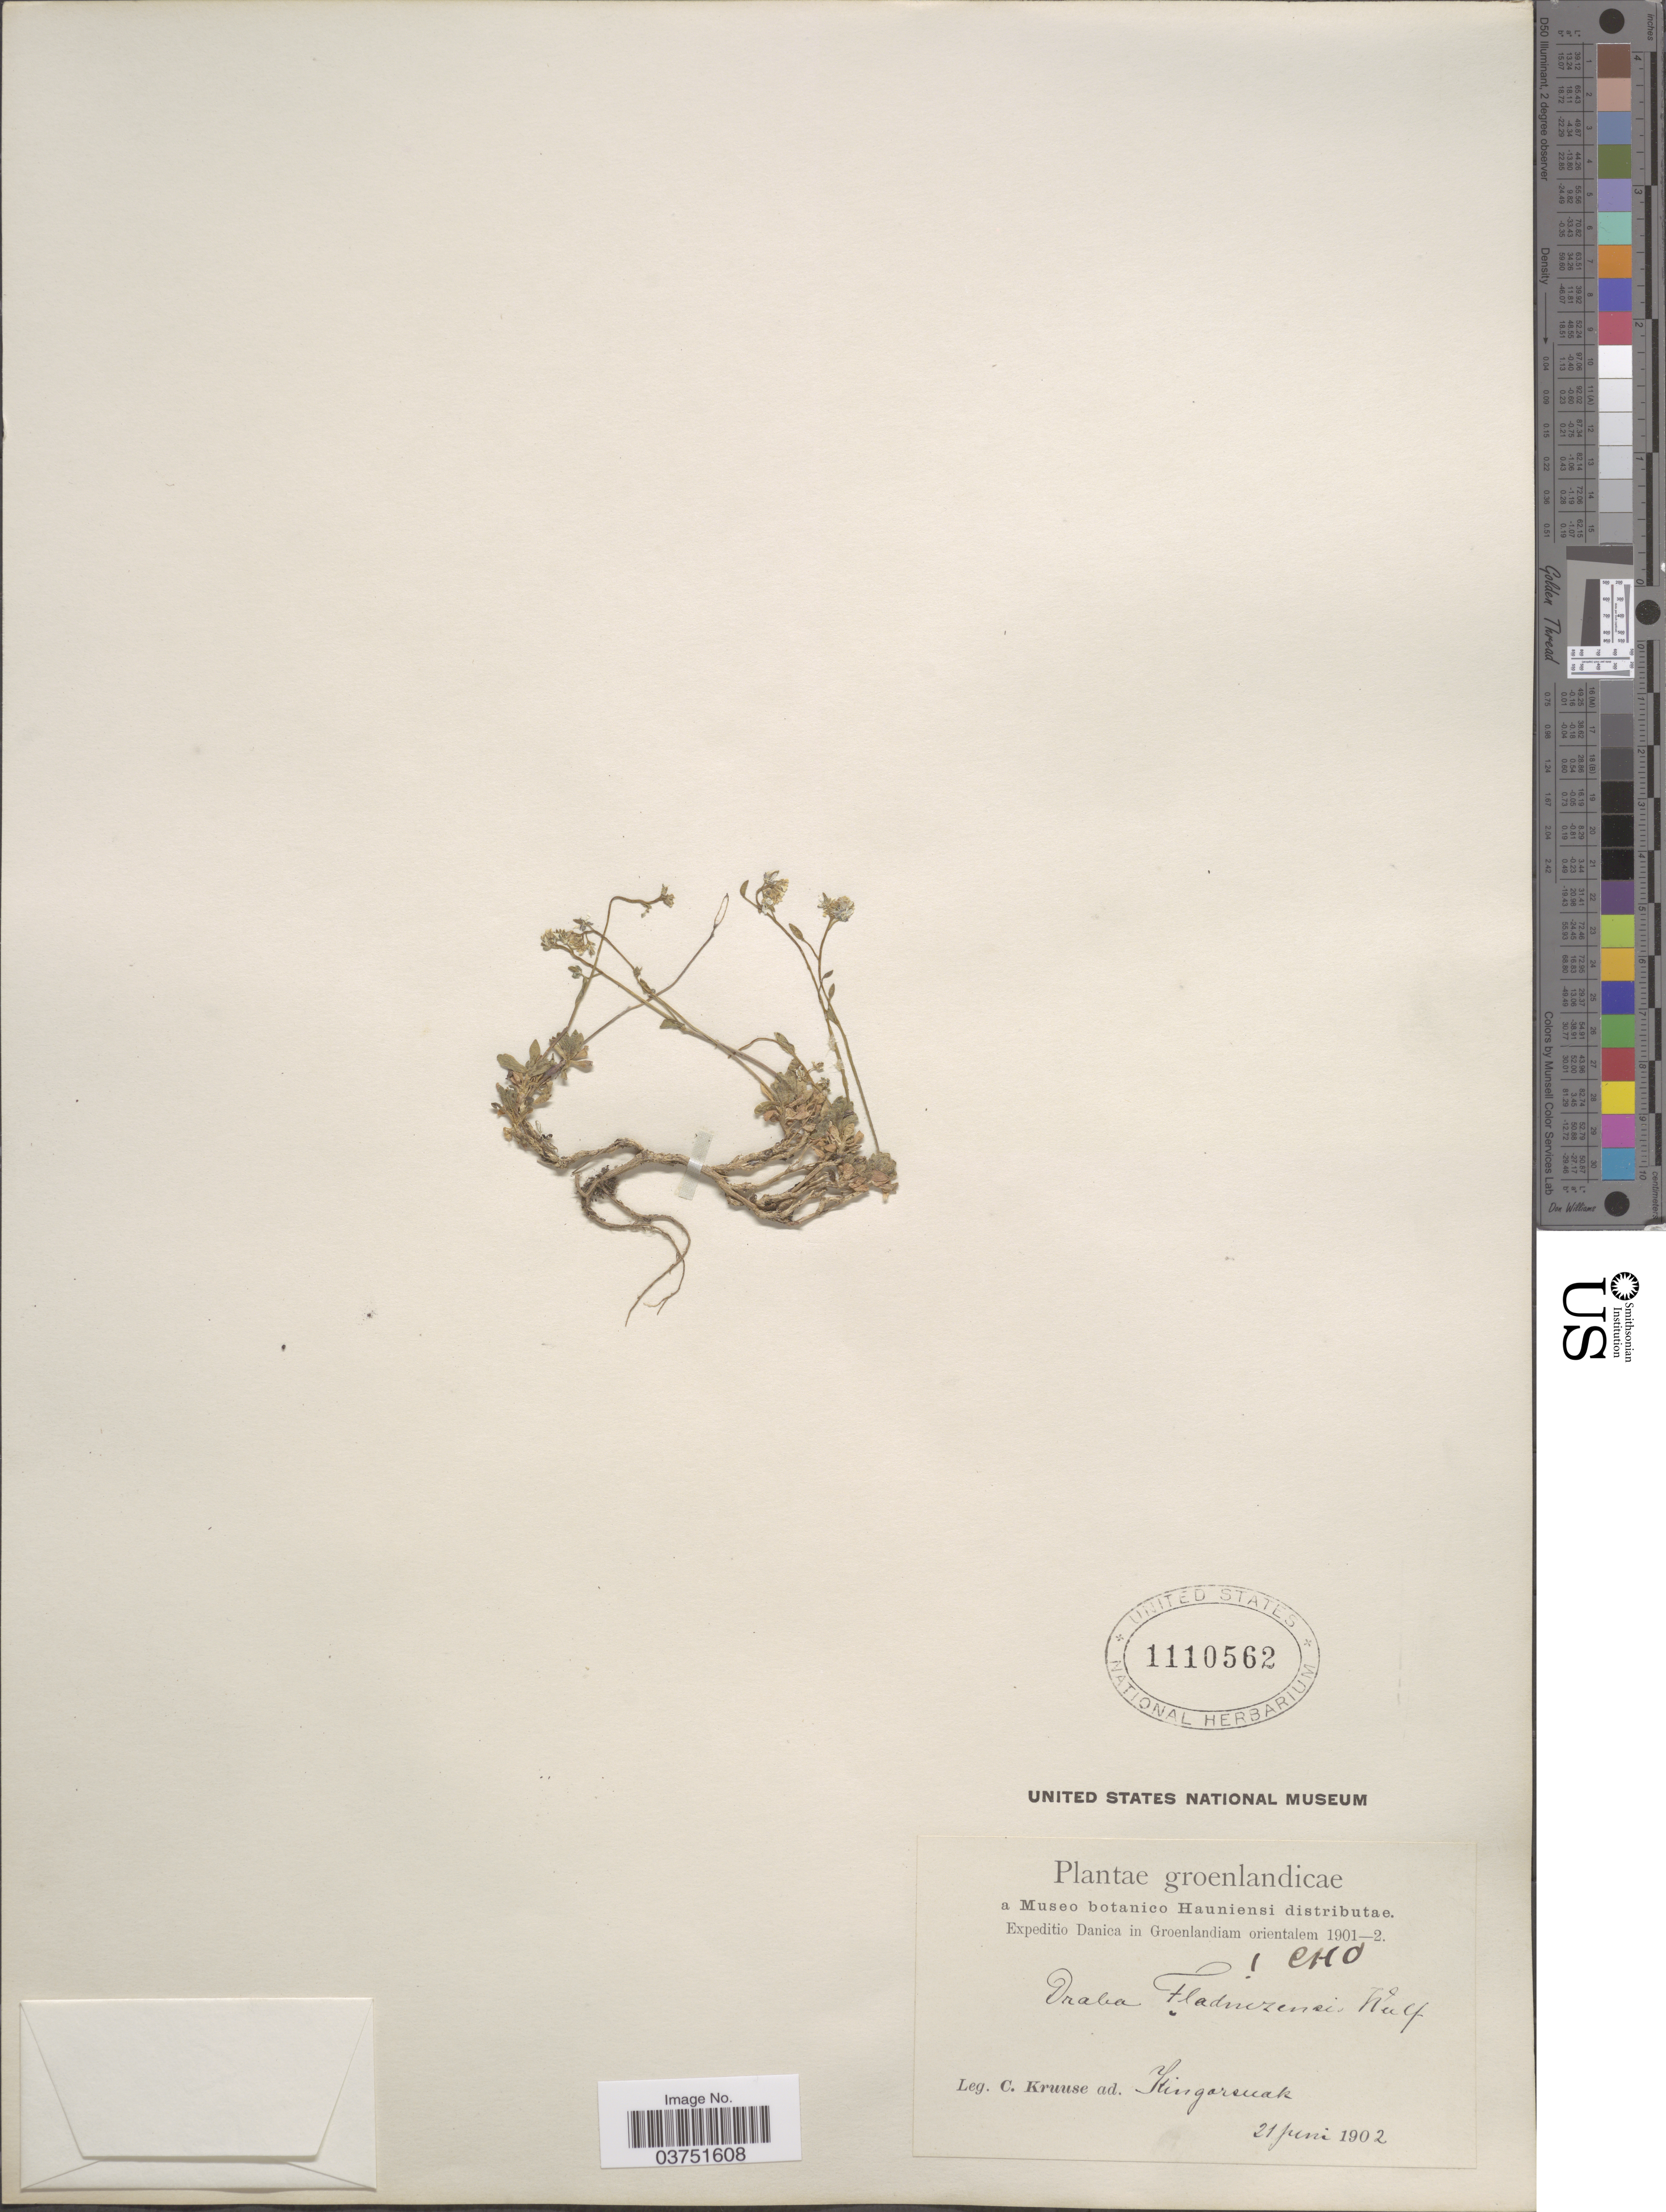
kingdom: Plantae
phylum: Tracheophyta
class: Magnoliopsida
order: Brassicales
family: Brassicaceae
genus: Draba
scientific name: Draba lactea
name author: Adams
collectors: C. Kruuse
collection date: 1902-06-21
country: Greenland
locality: Groenlandiam orientalem. Ad. Kingorsuak.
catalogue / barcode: US 1110562